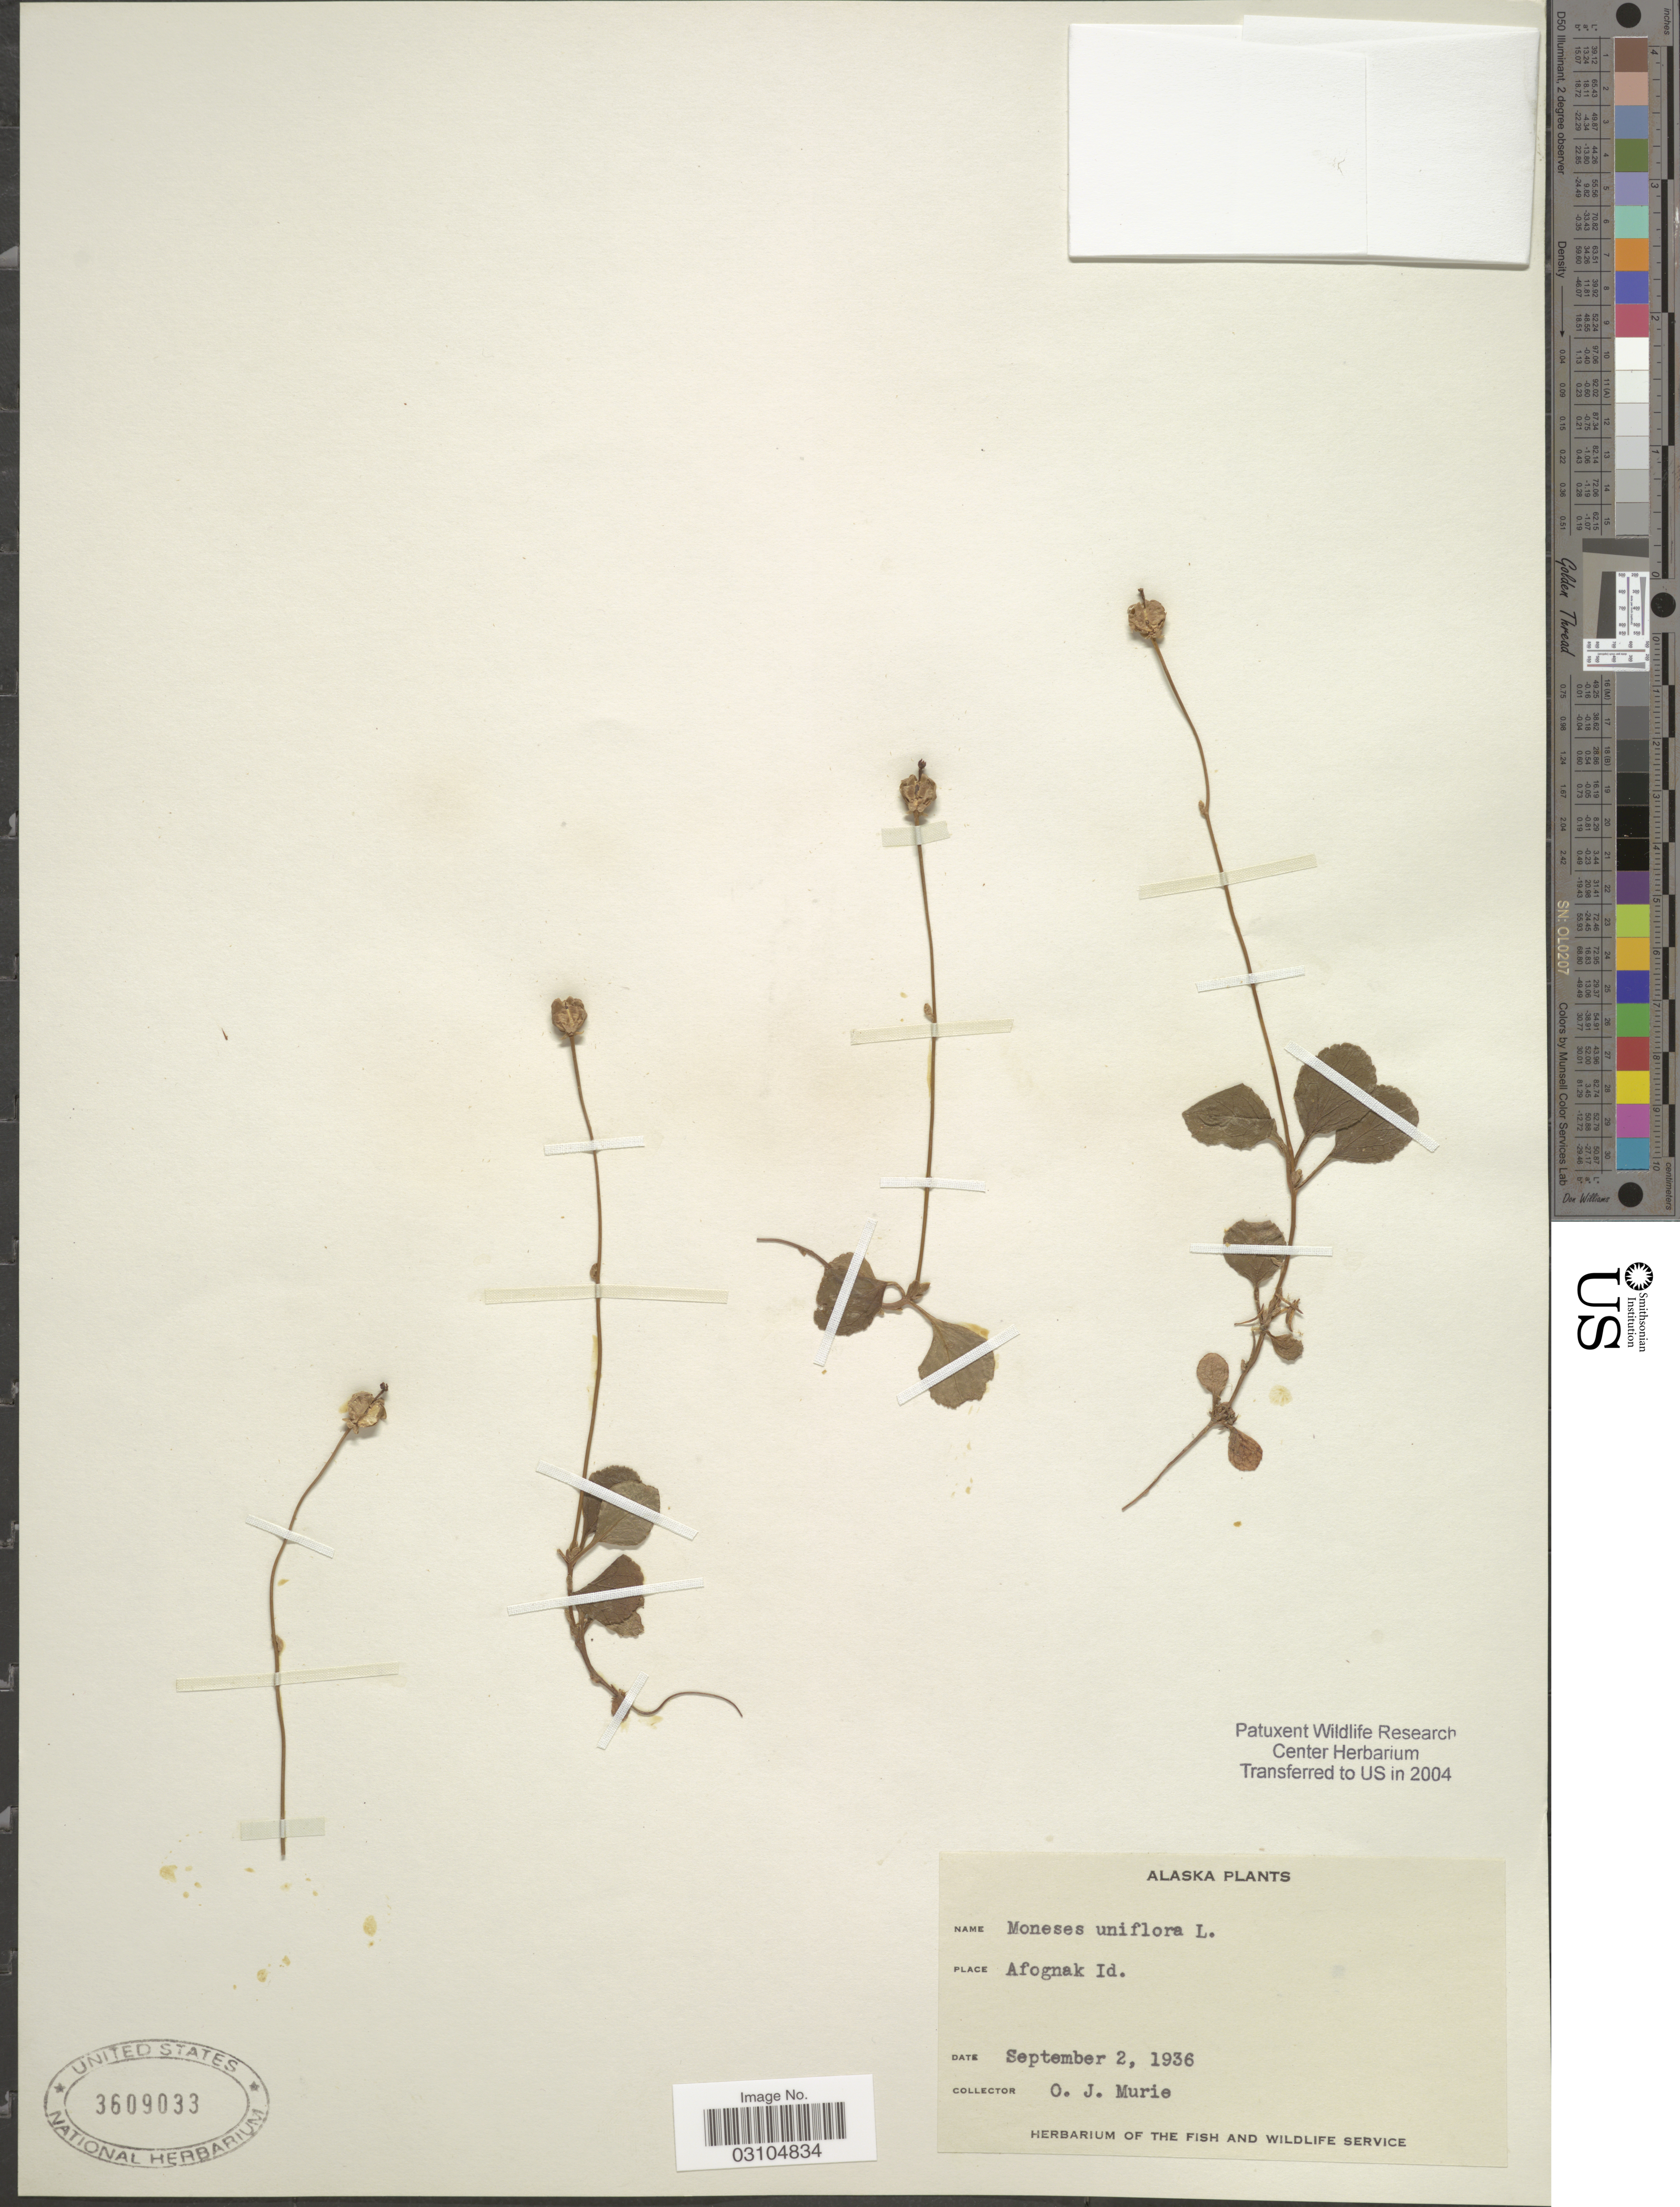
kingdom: Plantae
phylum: Tracheophyta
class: Magnoliopsida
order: Ericales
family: Ericaceae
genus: Moneses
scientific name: Moneses uniflora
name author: (L.) A. Gray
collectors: O. Murie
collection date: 1936-09-02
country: United States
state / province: Alaska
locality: Afognak Id.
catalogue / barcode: US 3609033